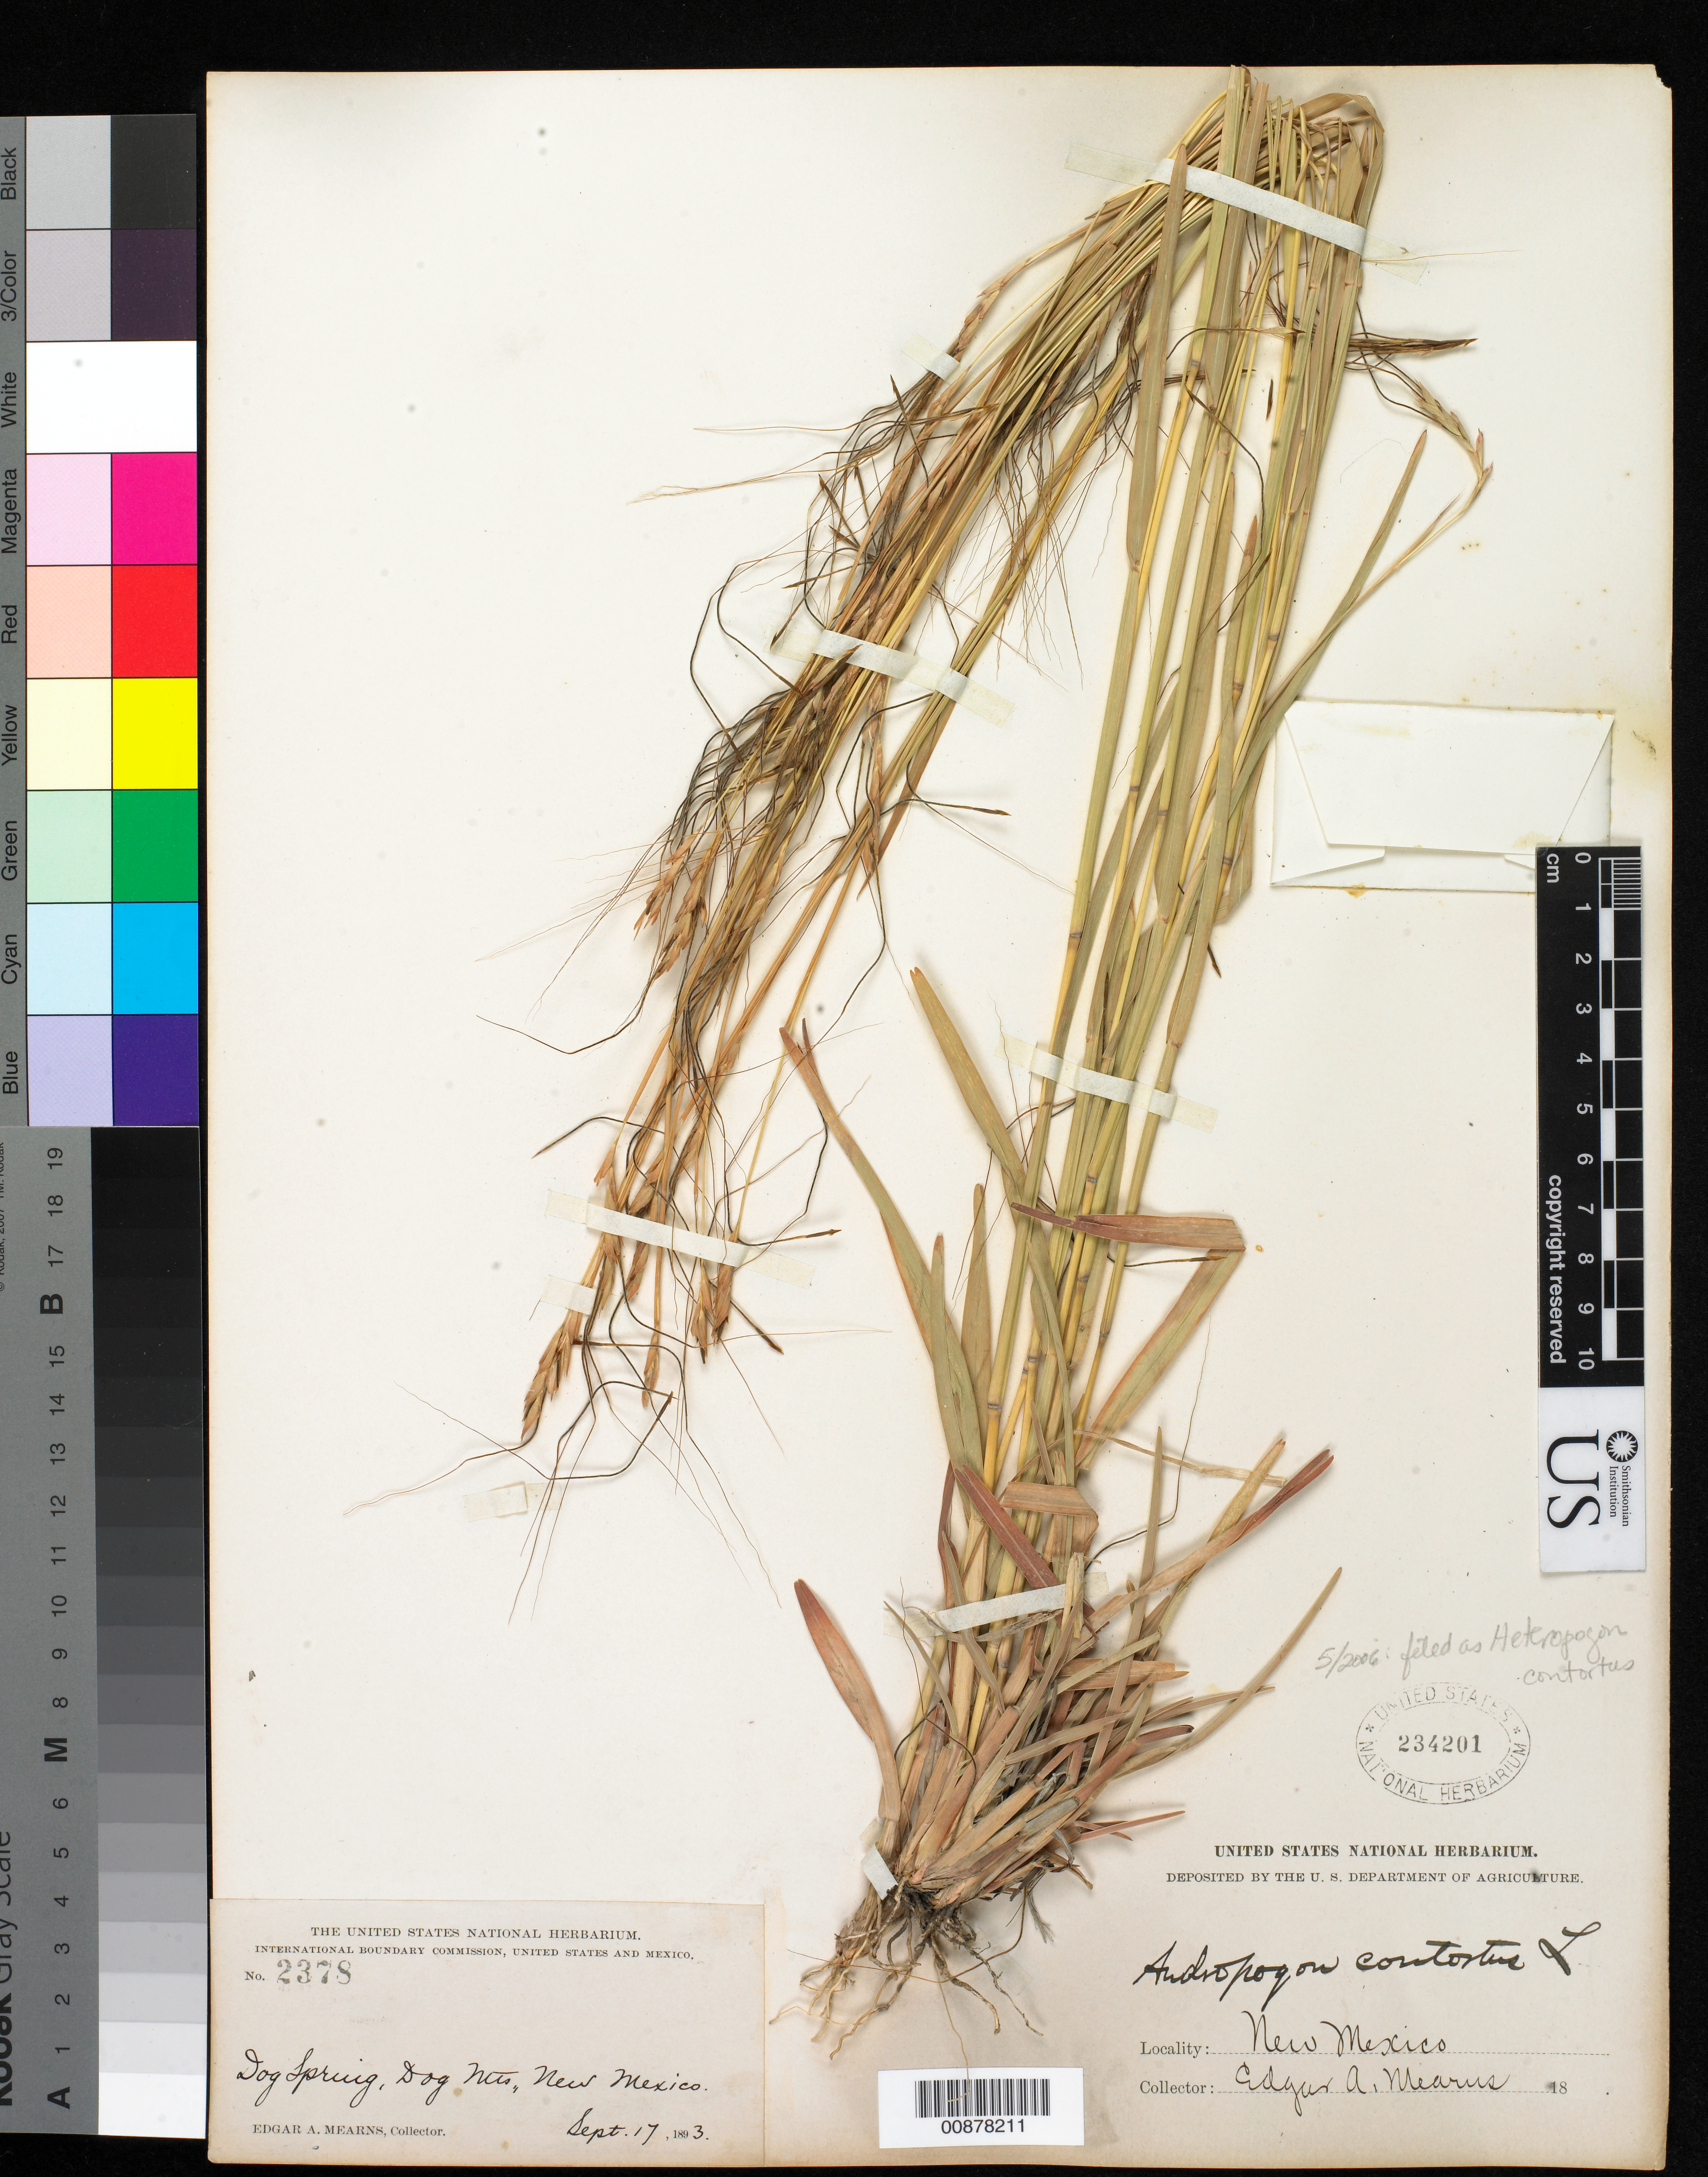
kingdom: Plantae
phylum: Tracheophyta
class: Liliopsida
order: Poales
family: Poaceae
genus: Heteropogon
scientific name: Heteropogon contortus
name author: (L.) P. Beauv. ex Roem. & Schult.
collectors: E. A. Mearns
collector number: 2378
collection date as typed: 17 Sep 1893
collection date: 1893-09-17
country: United States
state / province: New Mexico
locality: Dog Spring, Dog Mts., New Mexico.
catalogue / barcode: US 234201